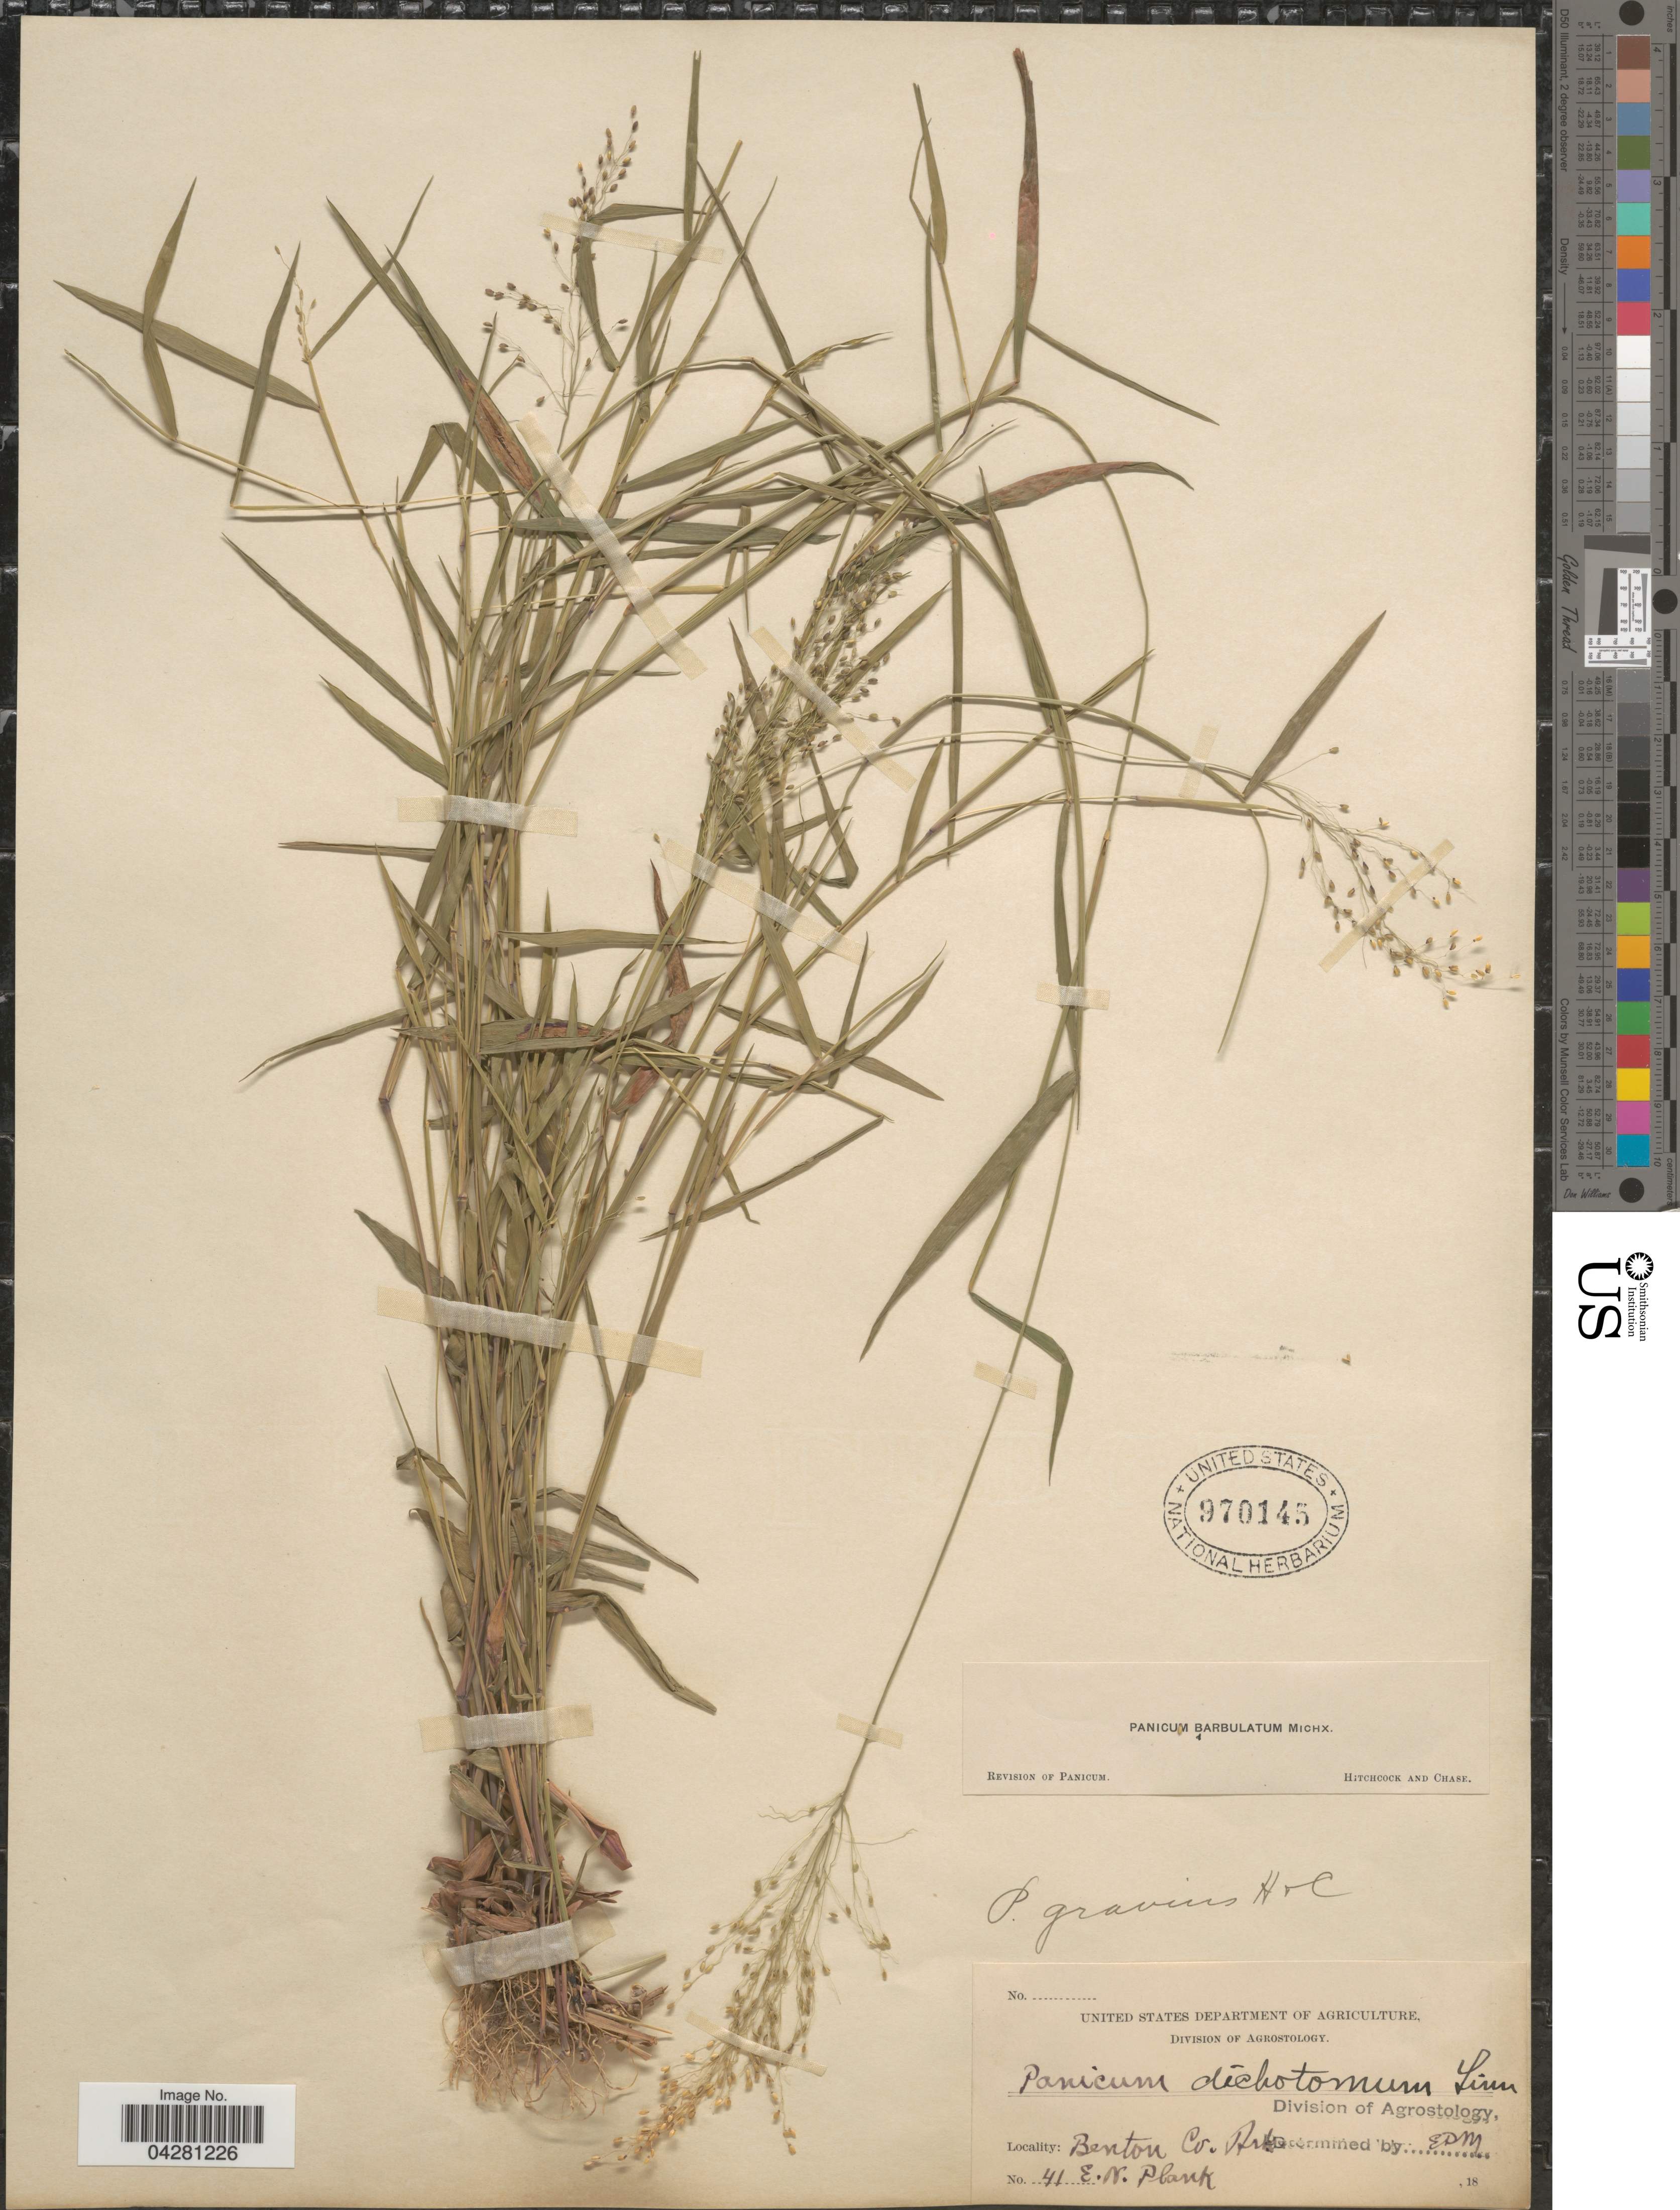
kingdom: Plantae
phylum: Tracheophyta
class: Liliopsida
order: Poales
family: Poaceae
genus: Dichanthelium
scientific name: Dichanthelium dichotomum var. dichotomum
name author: (L.) Gould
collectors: E. Plank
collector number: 41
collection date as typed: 18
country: United States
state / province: Arkansas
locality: Benton Co.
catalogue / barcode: US 970145